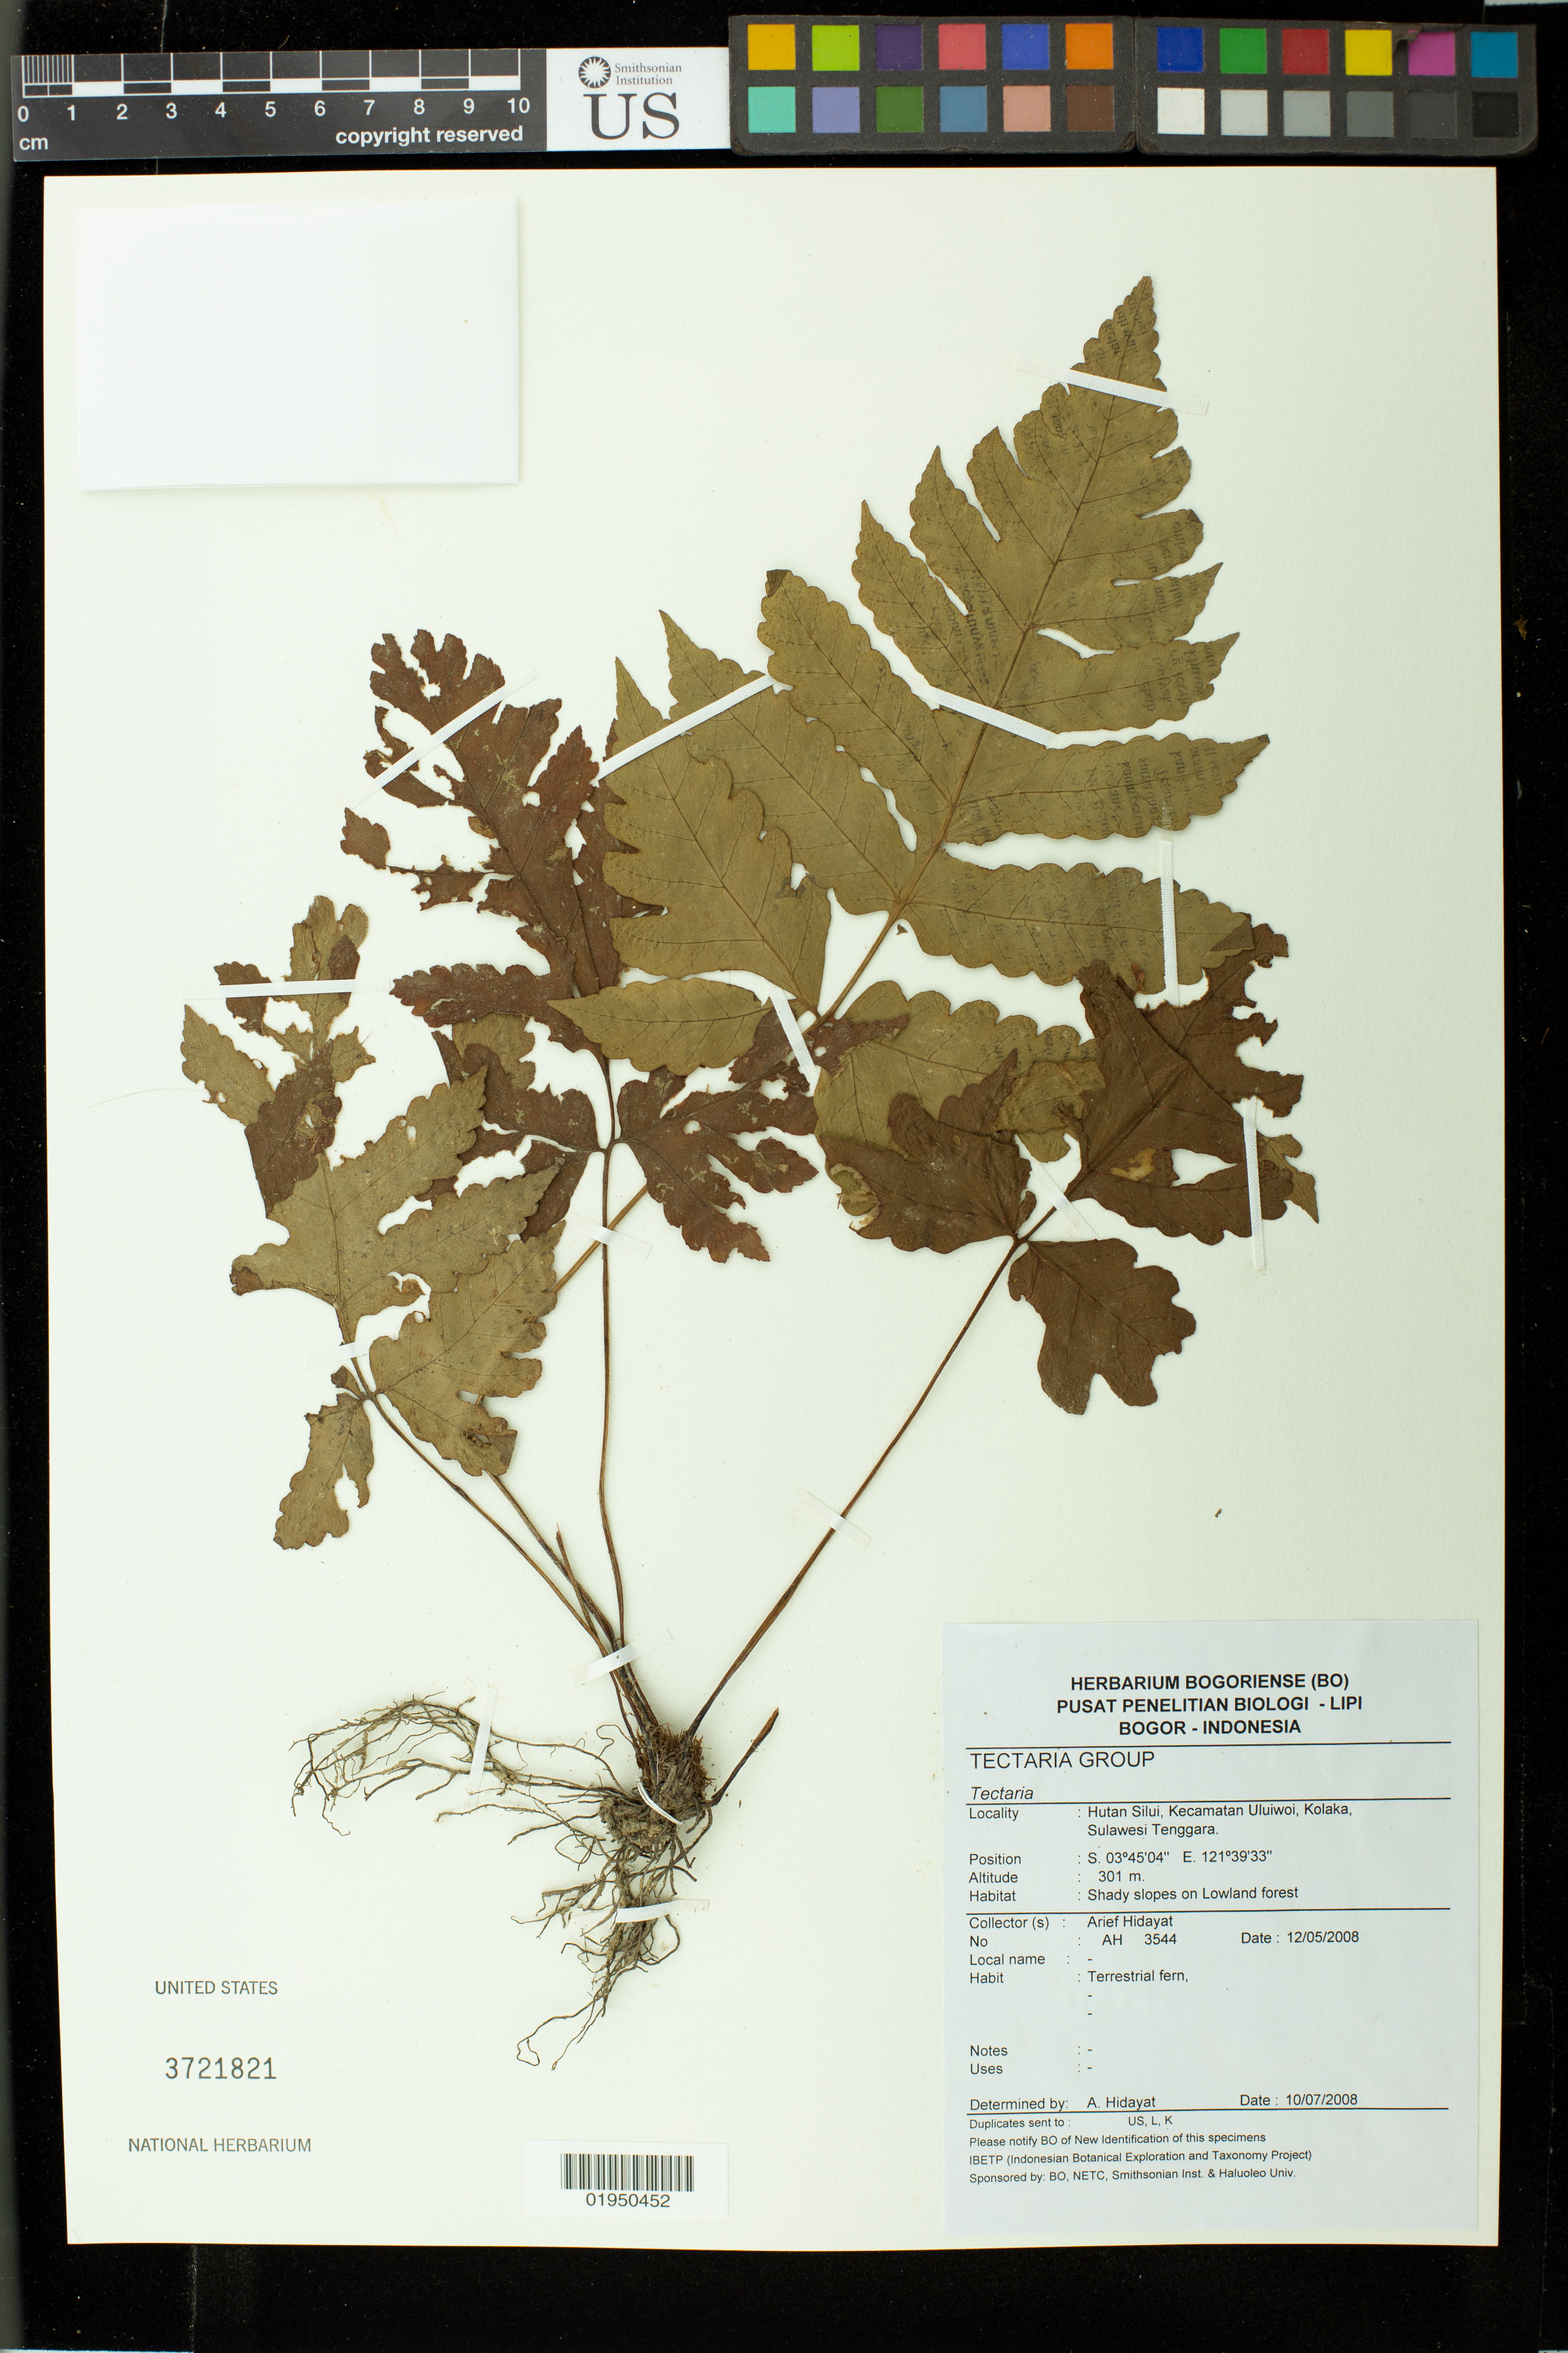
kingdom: Plantae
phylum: Tracheophyta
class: Polypodiopsida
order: Polypodiales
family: Tectariaceae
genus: Tectaria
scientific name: Tectaria sp.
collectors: A. Hidayat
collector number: AH 3544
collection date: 2008-05-12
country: Indonesia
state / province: Sulawesi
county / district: Sulawesi Tenggara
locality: Hutan Silui, Kecamatan Uluiwoi, Kolaka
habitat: Shady Slopes on Lowland forest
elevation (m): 301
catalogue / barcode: US 3721821